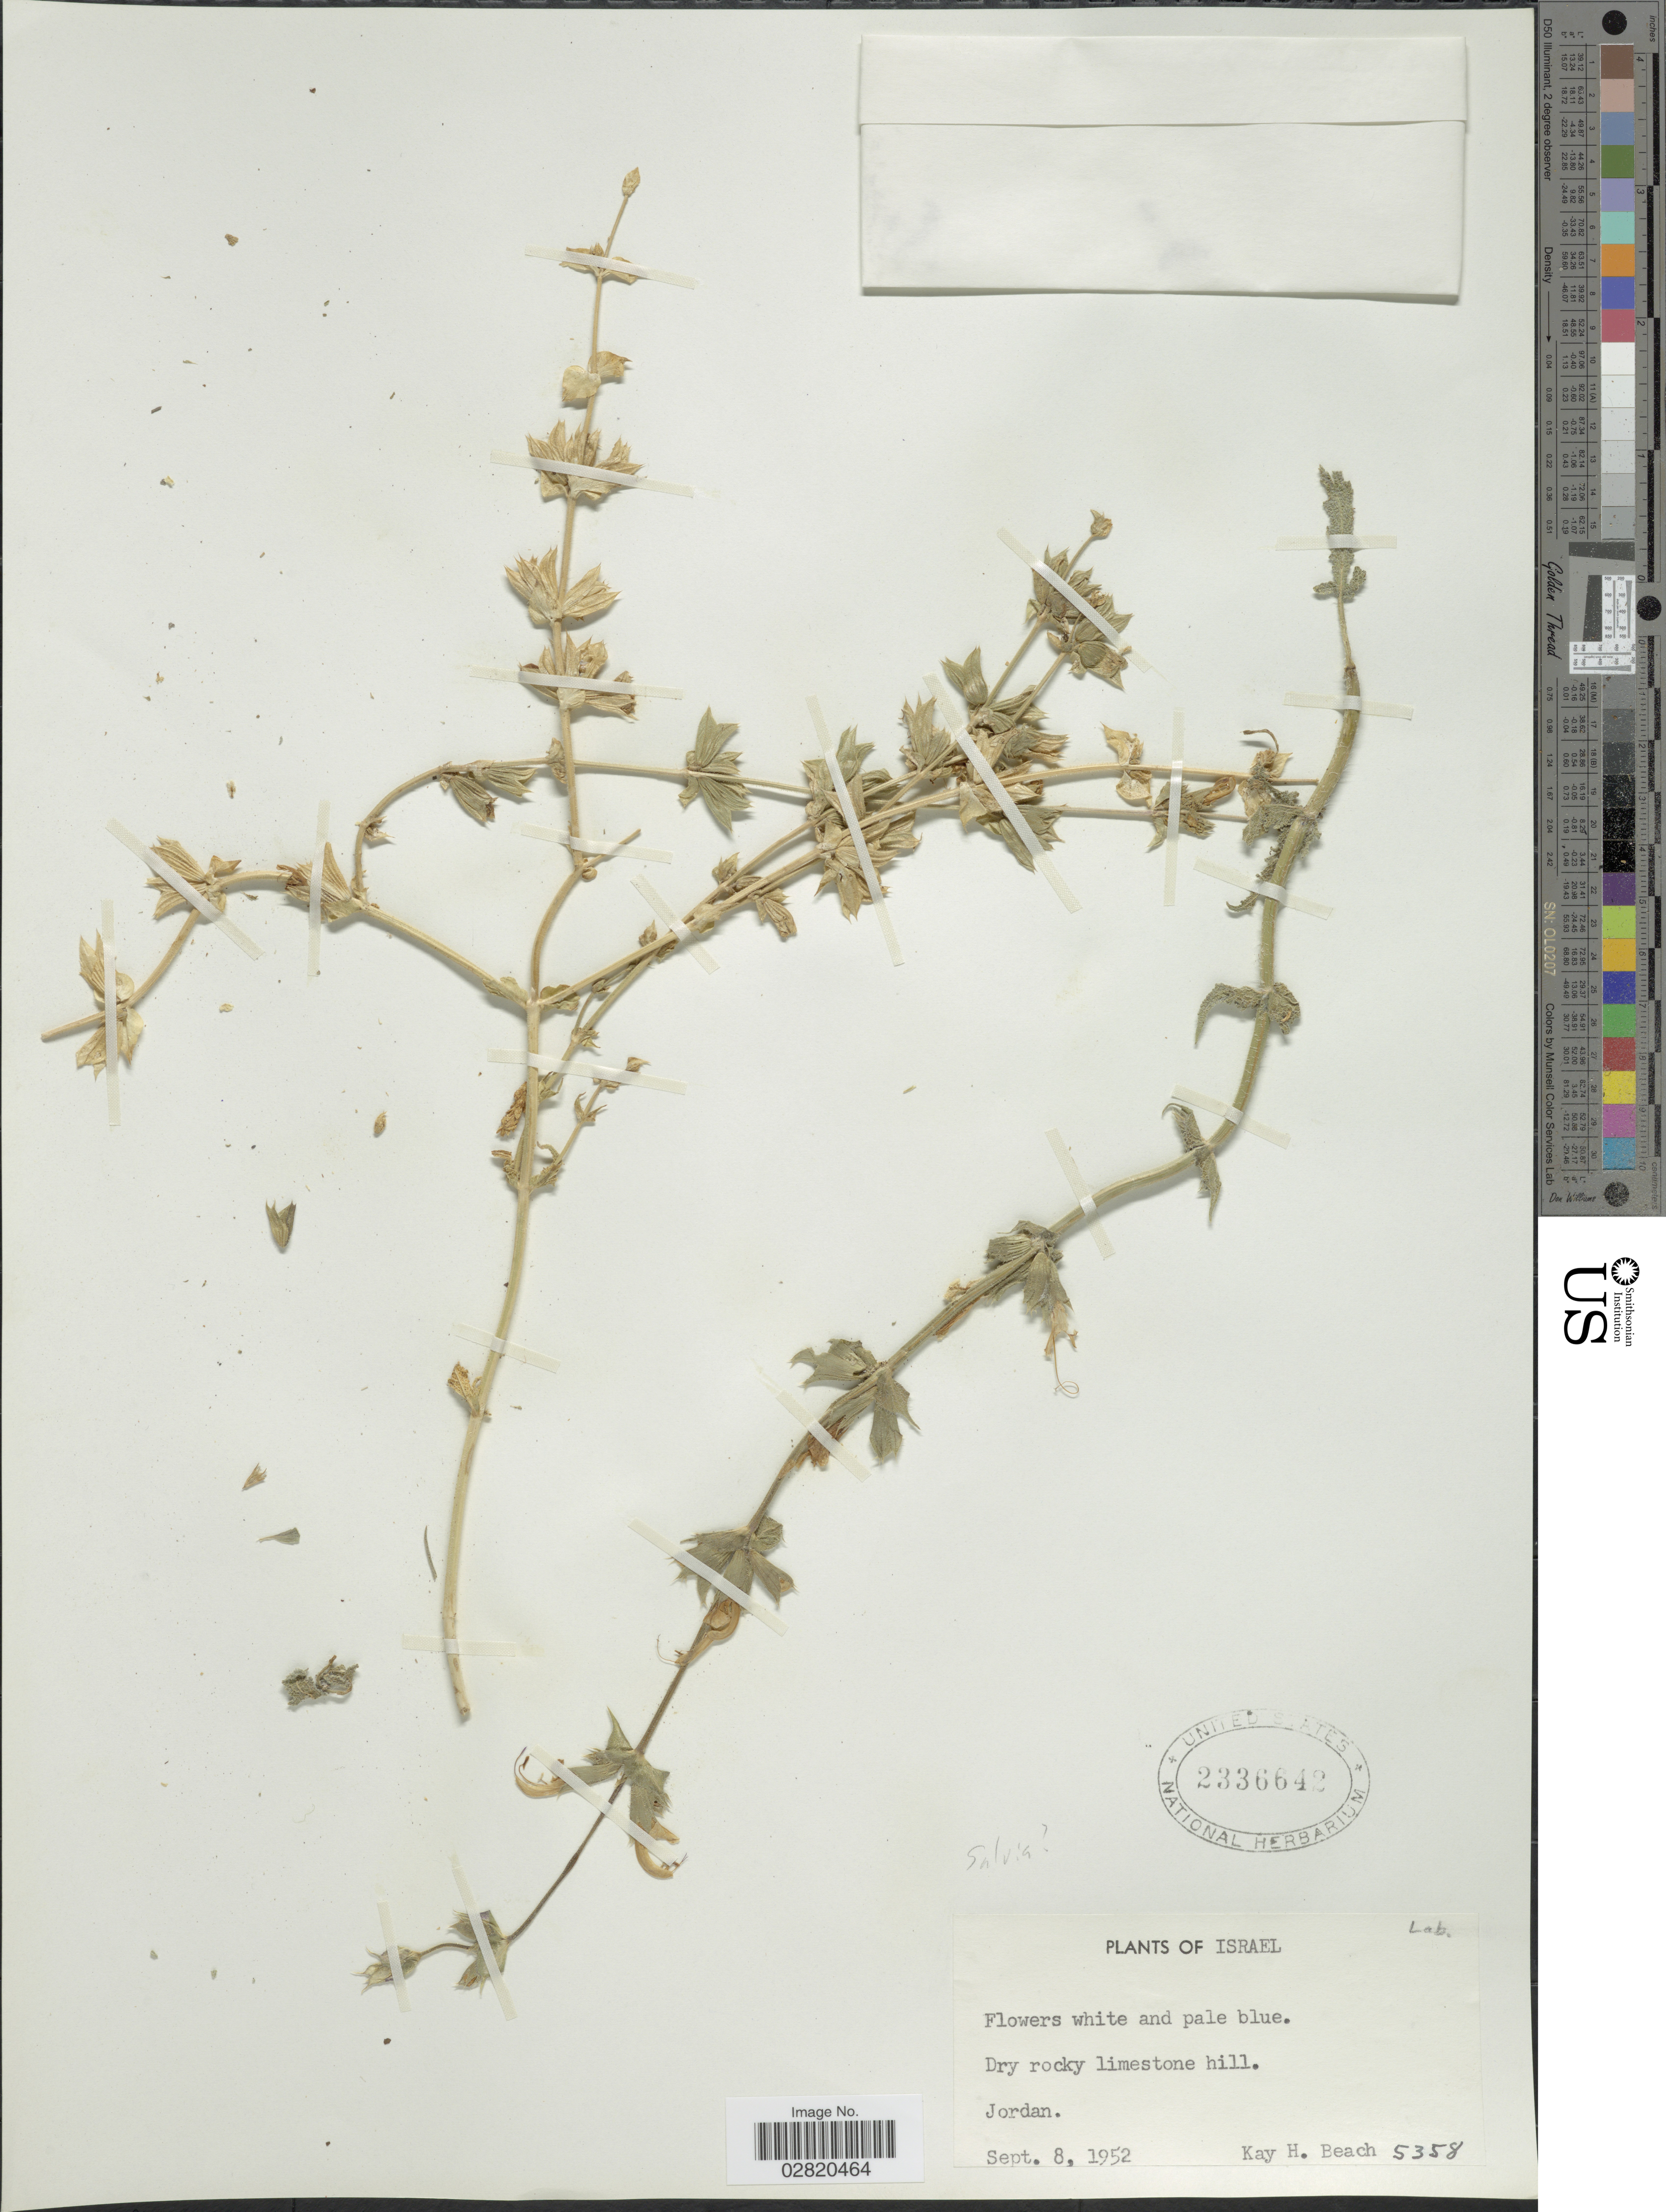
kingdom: Plantae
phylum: Tracheophyta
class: Magnoliopsida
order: Lamiales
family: Lamiaceae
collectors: K. H. Beach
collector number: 5358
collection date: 1952-09-08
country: Israel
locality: Dry rocky limestone hill. Jordan.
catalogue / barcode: US 2336642